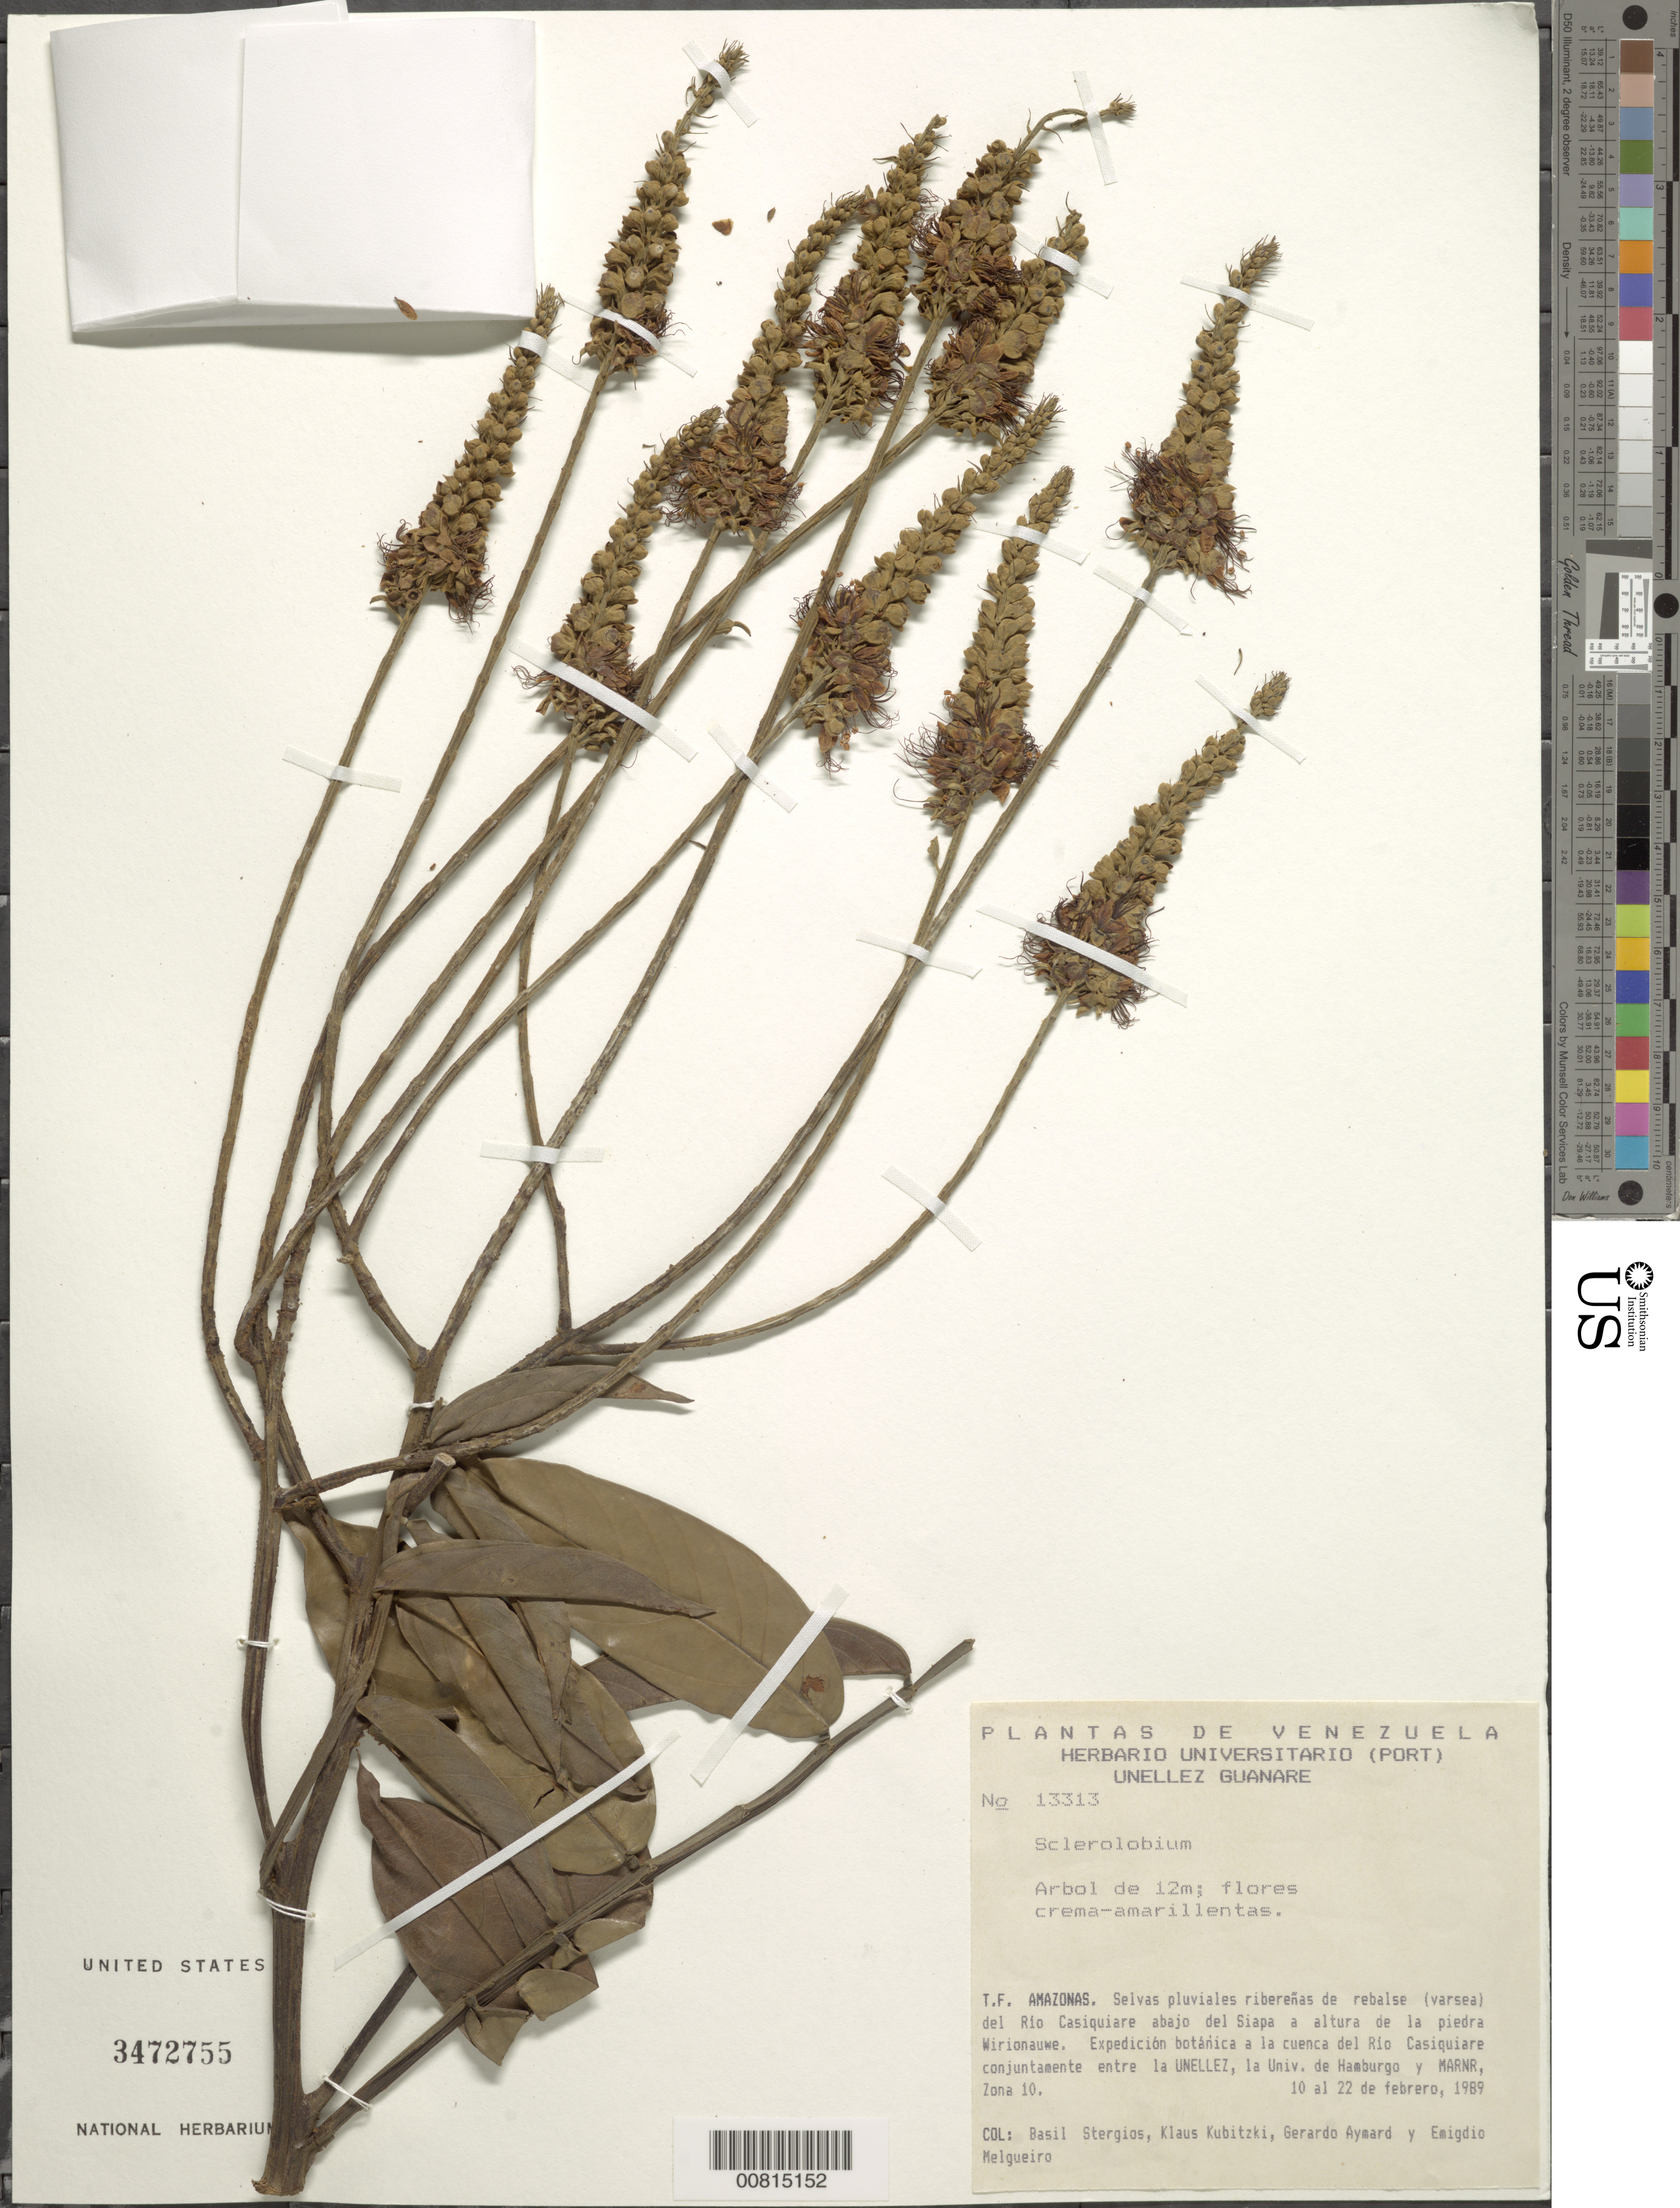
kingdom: Plantae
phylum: Tracheophyta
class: Magnoliopsida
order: Fabales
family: Fabaceae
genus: Tachigali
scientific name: Tachigali sp.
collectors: B. G. Stergios, K. Kubitzki, G. A. Aymard & E. Melgueiro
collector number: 13313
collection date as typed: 10-Feb-89 to 22-Feb-89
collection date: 1989-02-10/1989-02-22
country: Venezuela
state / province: Amazonas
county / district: Río Negro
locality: Río Casiquiare, abajo Siapa a altura de la piedra Wirionauwe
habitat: Selvas pluviales riberenas de rebalse (varsea) del río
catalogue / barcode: US 3472755